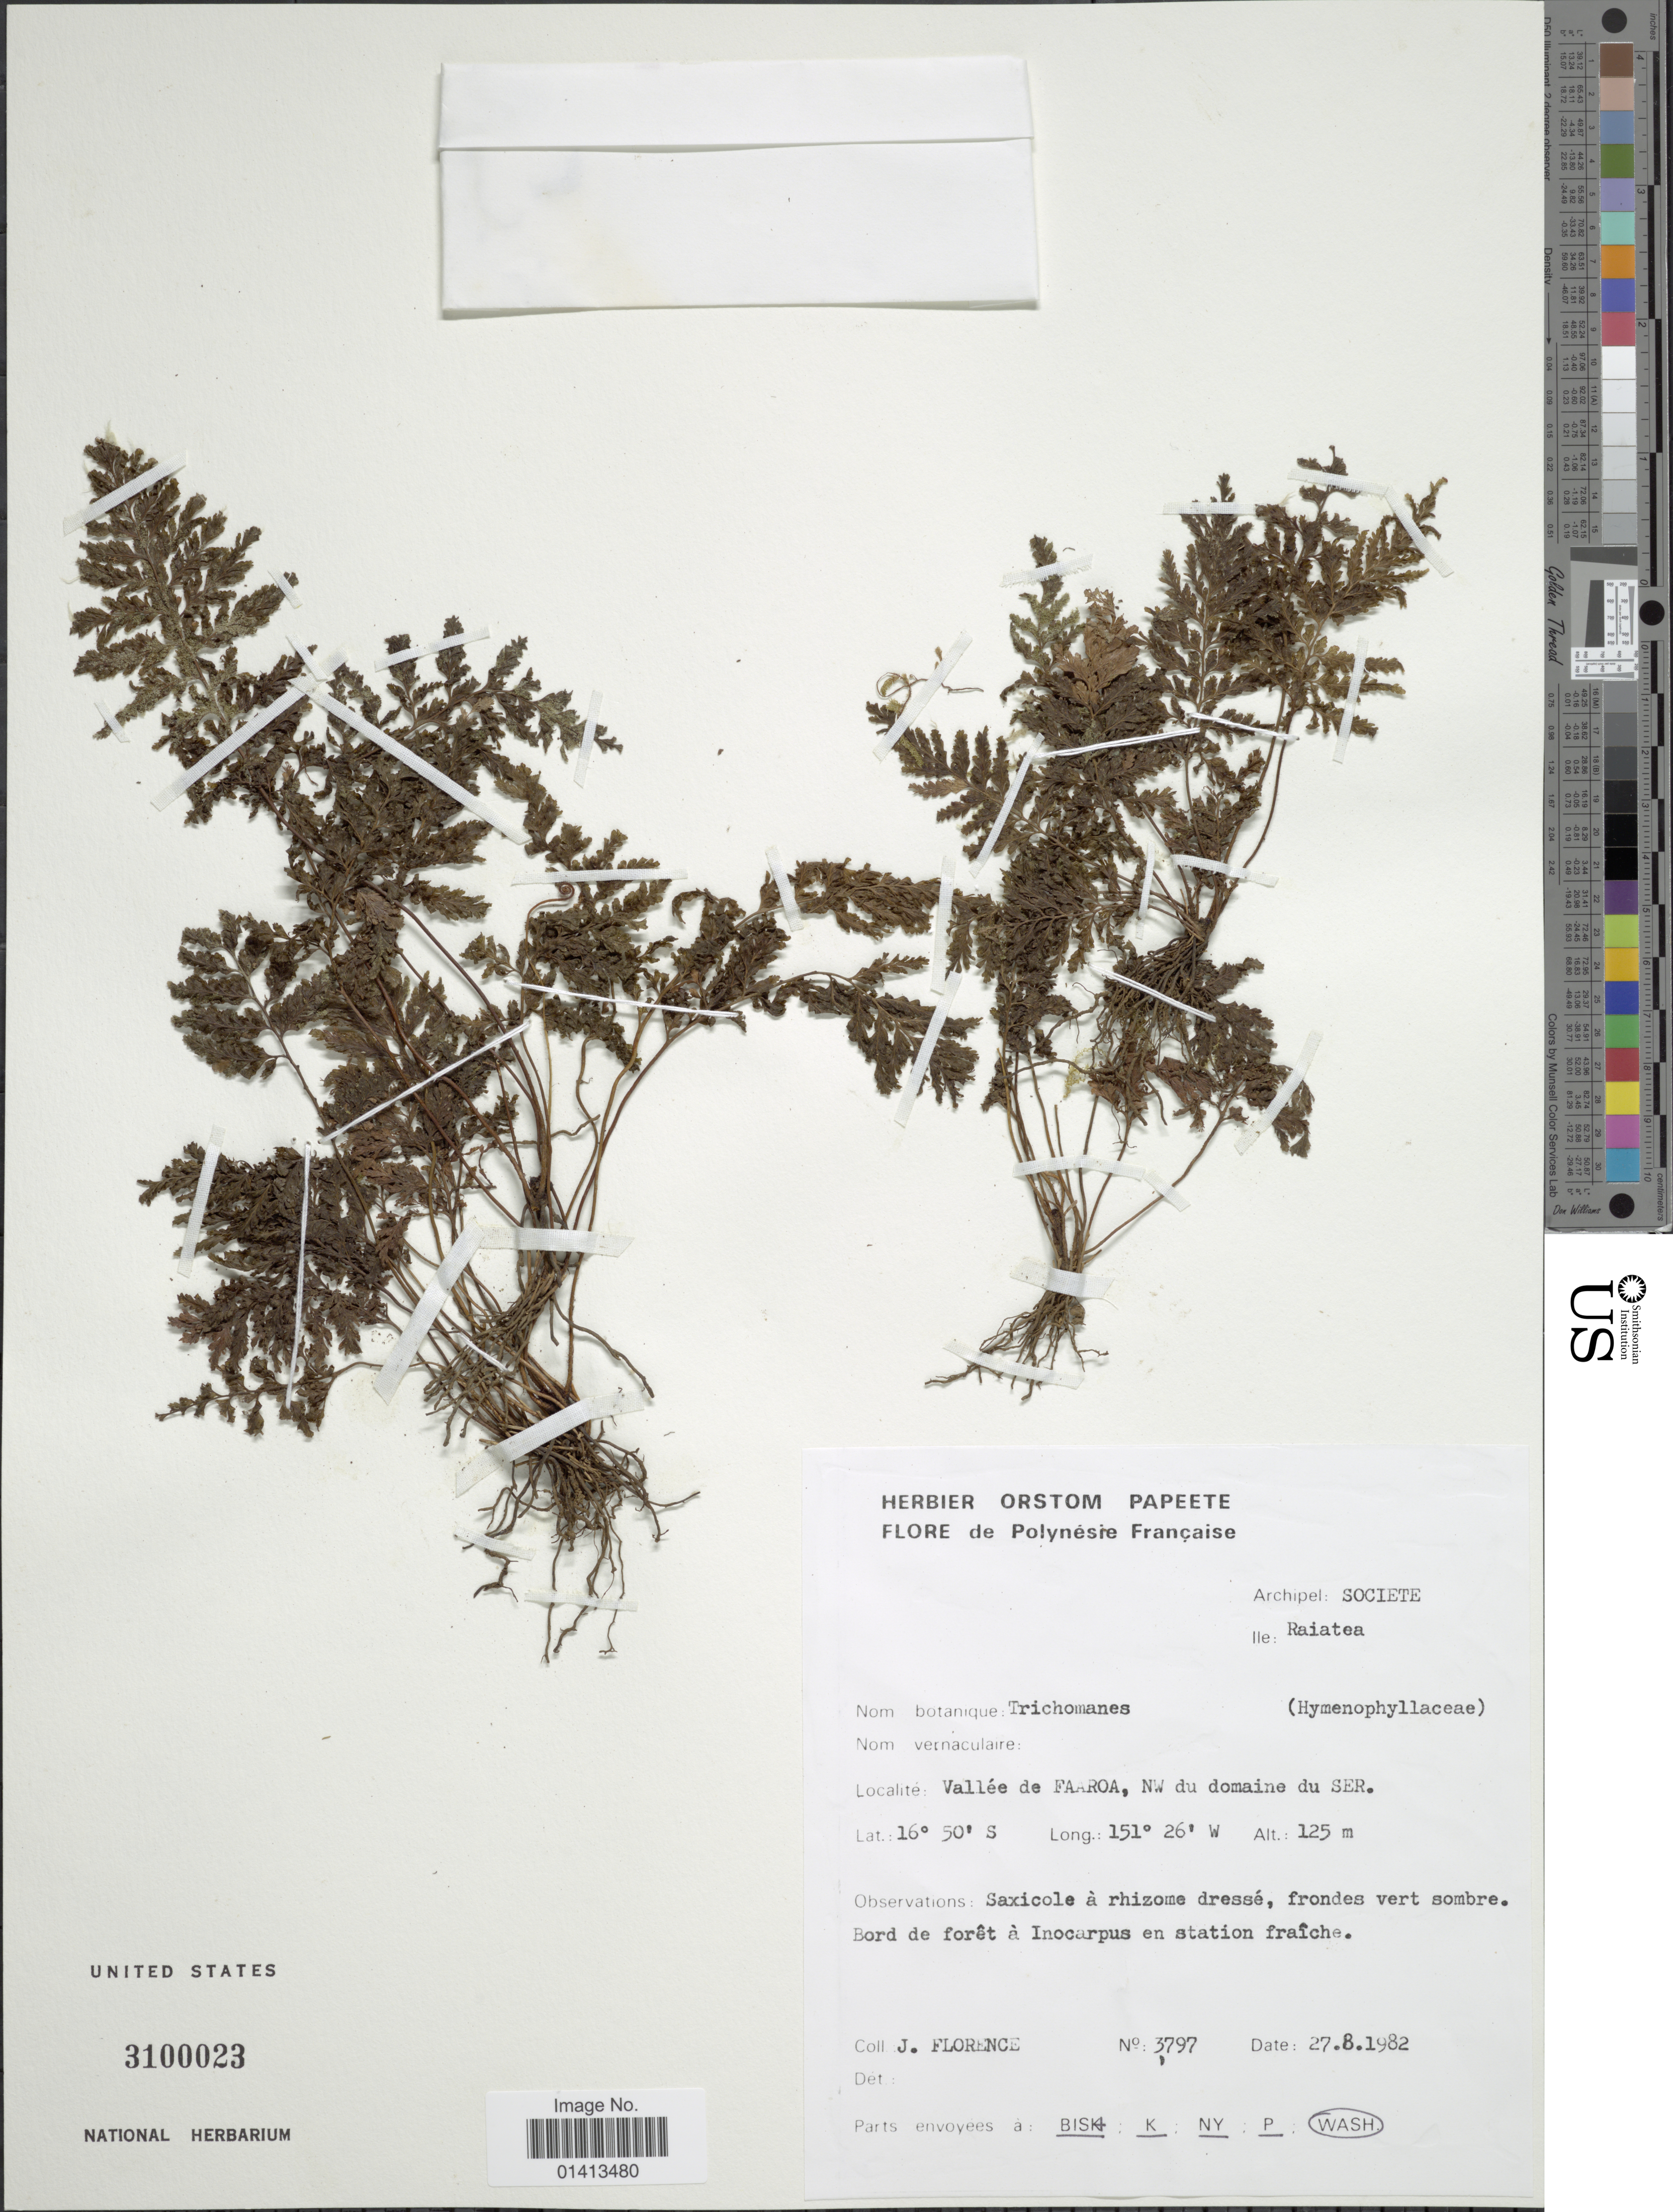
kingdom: Plantae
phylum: Tracheophyta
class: Polypodiopsida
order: Hymenophyllales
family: Hymenophyllaceae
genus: Crepidomanes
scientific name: Crepidomanes sp.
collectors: J. Florence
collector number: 3797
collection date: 1982-08-27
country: French Polynesia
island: Raiatea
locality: Archipel: Societe, Ile: Raiatea, Vallée de Faaroa, NW du domaine du SER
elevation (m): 125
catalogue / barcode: US 3100023